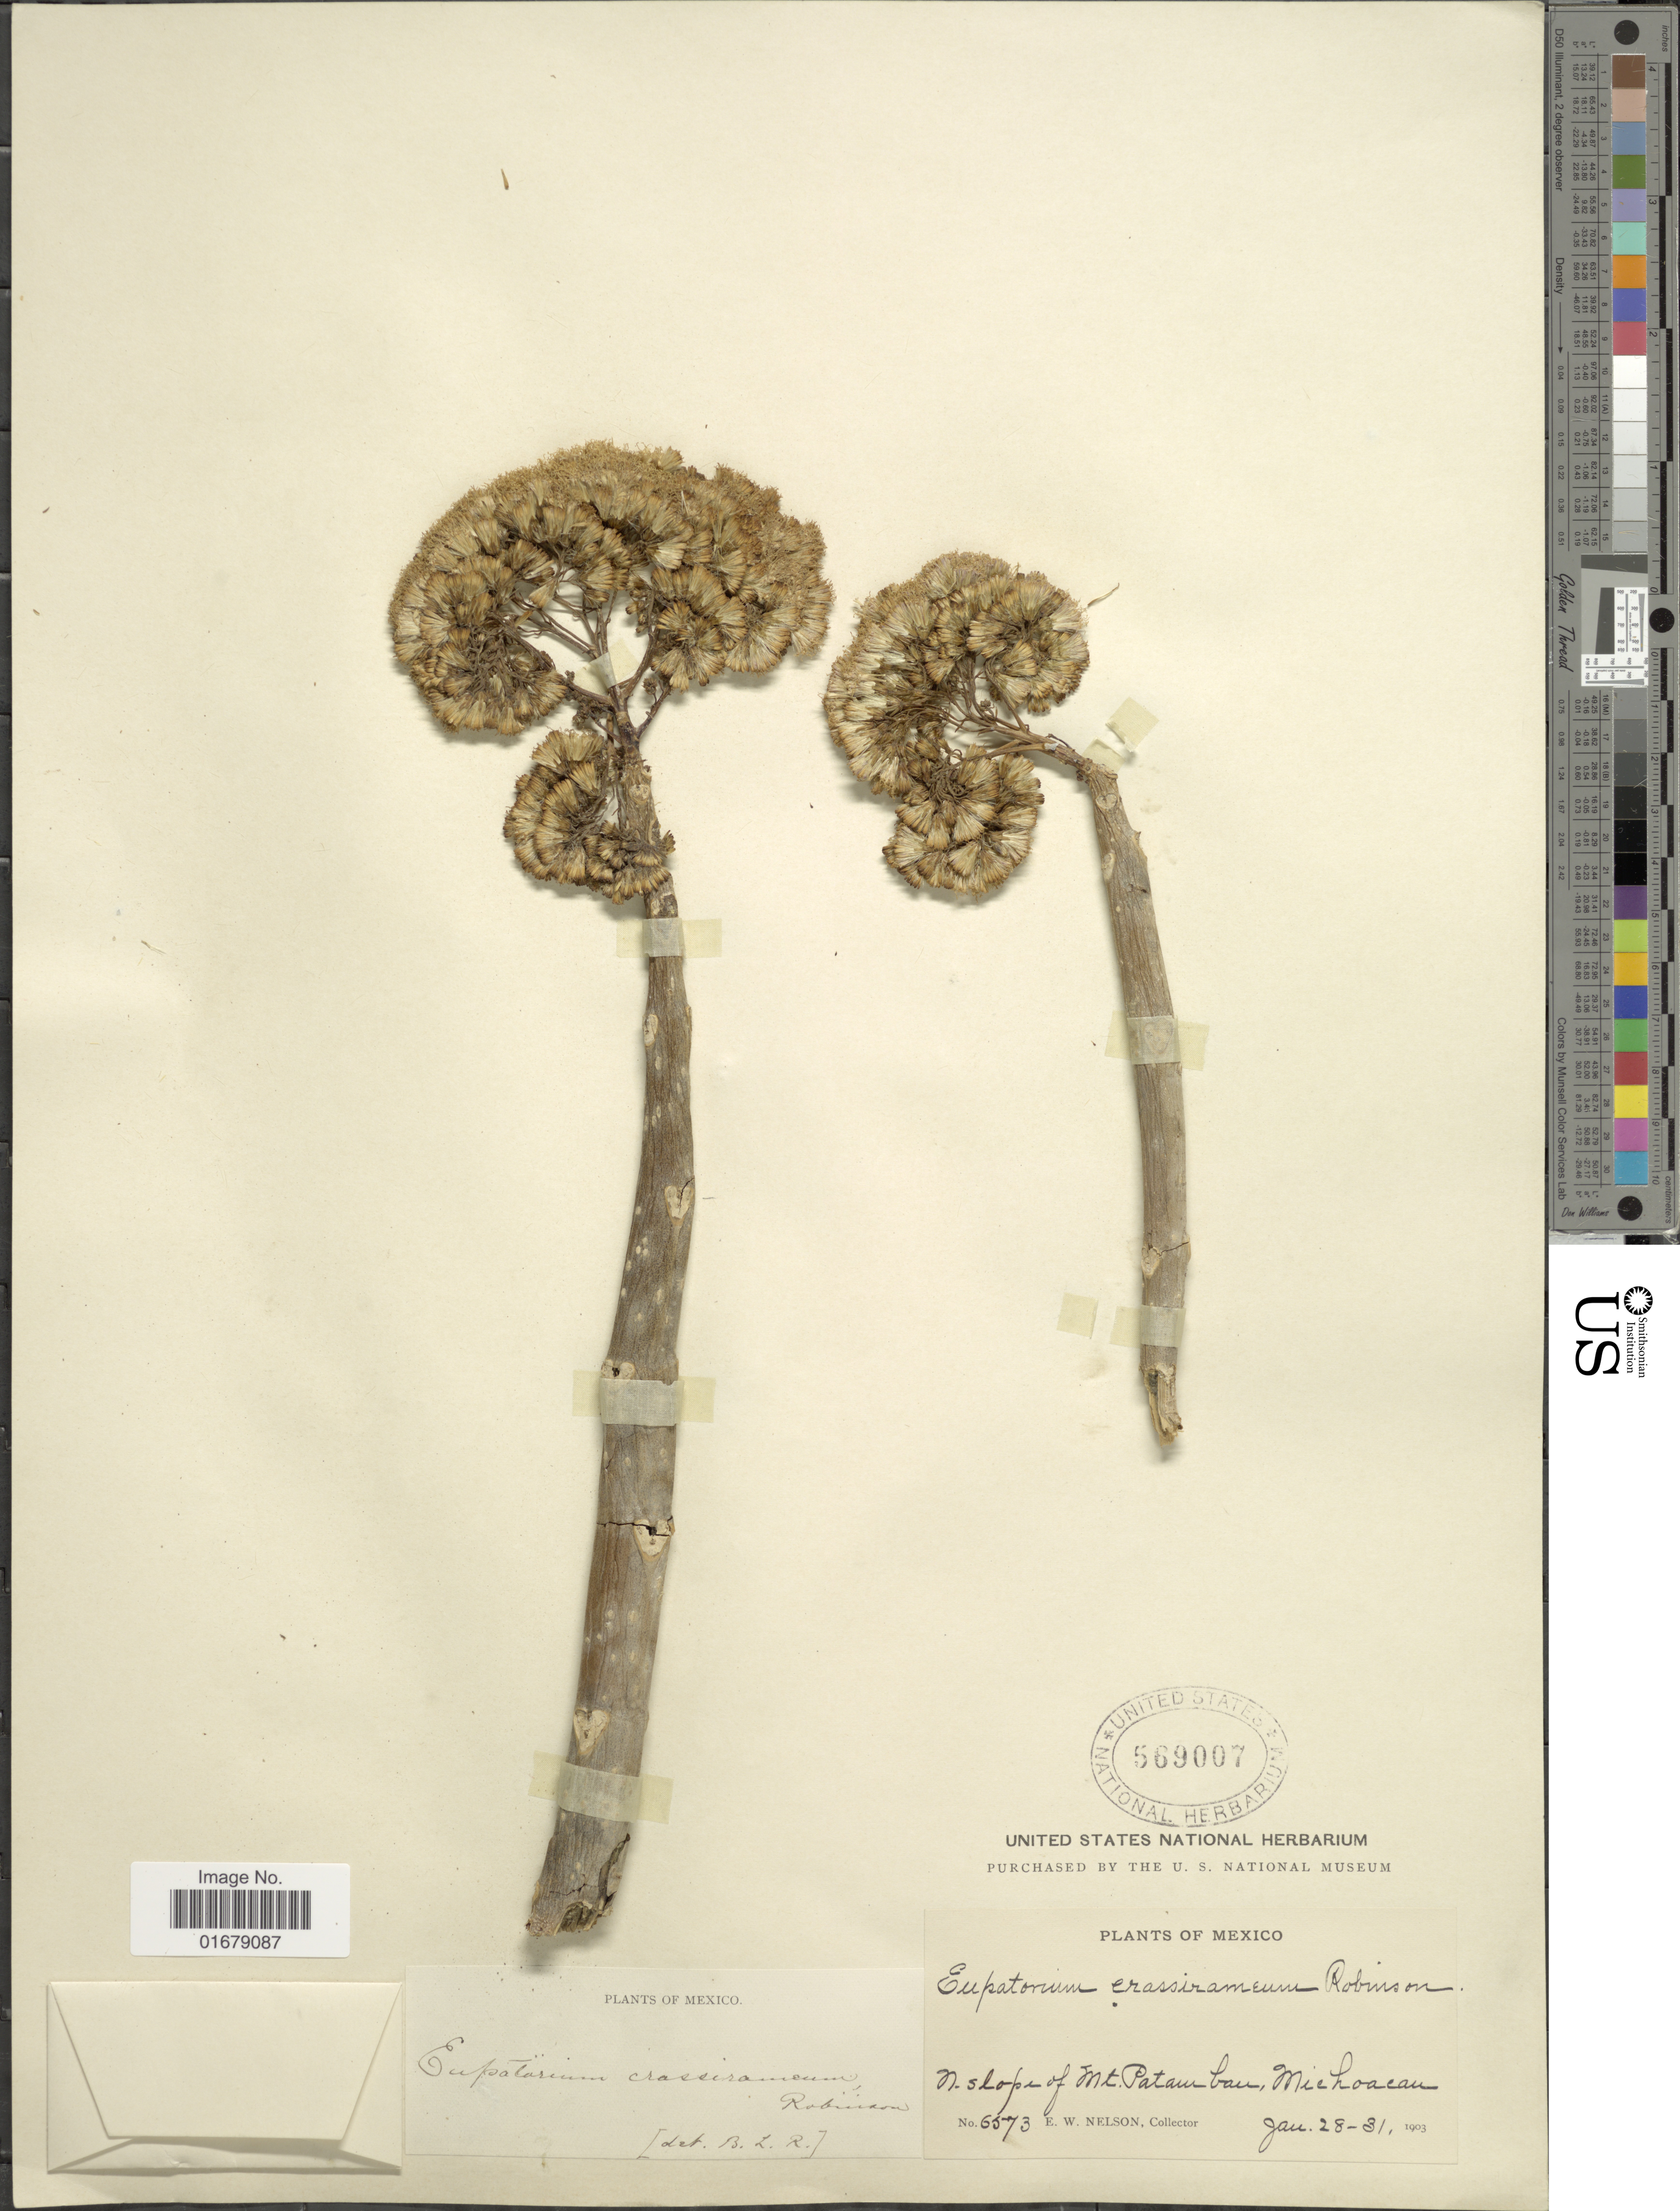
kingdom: Plantae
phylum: Tracheophyta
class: Magnoliopsida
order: Asterales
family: Asteraceae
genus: Pachythamnus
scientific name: Pachythamnus crassirameus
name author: (B.L. Rob.) R.M. King & H. Rob.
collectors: E. W. Nelson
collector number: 6573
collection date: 1903-01-28/1903-01-31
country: Mexico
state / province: Michoacán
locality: Mexico. N. slope of Mt. Patamban Michoacán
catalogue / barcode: US 569007